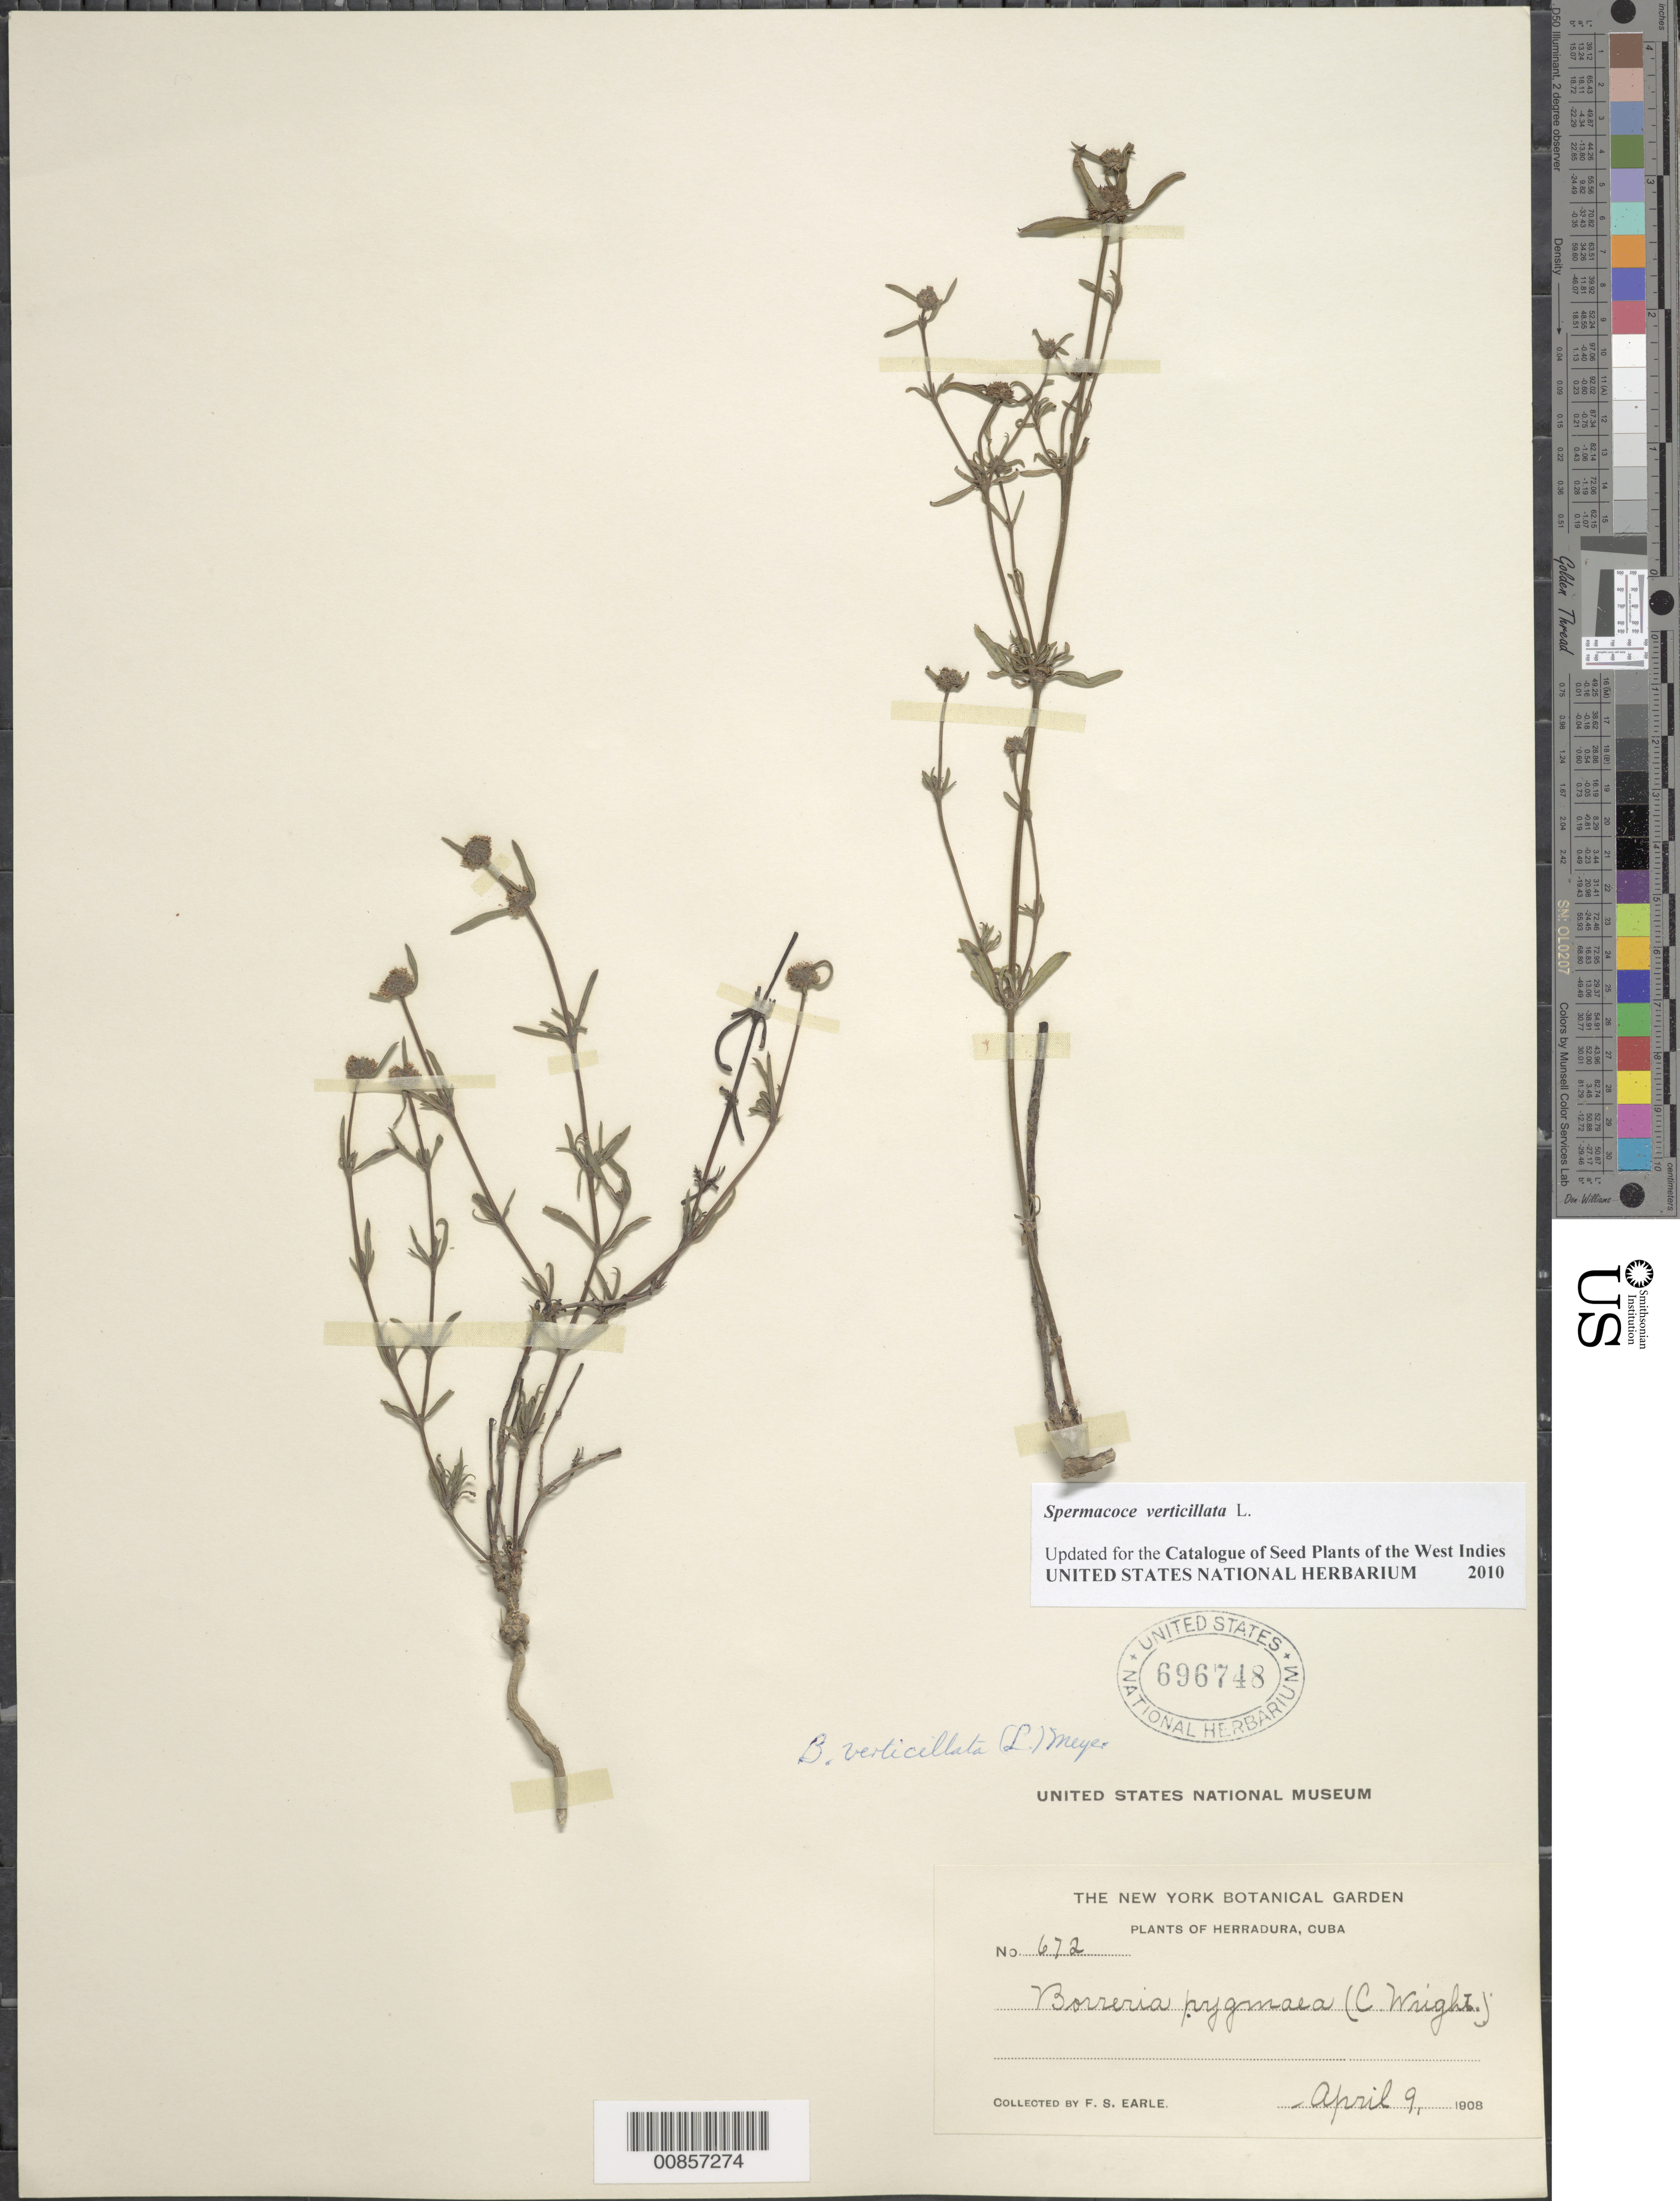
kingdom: Plantae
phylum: Tracheophyta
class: Magnoliopsida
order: Gentianales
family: Rubiaceae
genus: Spermacoce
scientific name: Spermacoce verticillata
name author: L.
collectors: F. S. Earle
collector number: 672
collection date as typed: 09 Apr 1908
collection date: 1908-04-09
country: Cuba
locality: Herradura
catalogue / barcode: US 696748